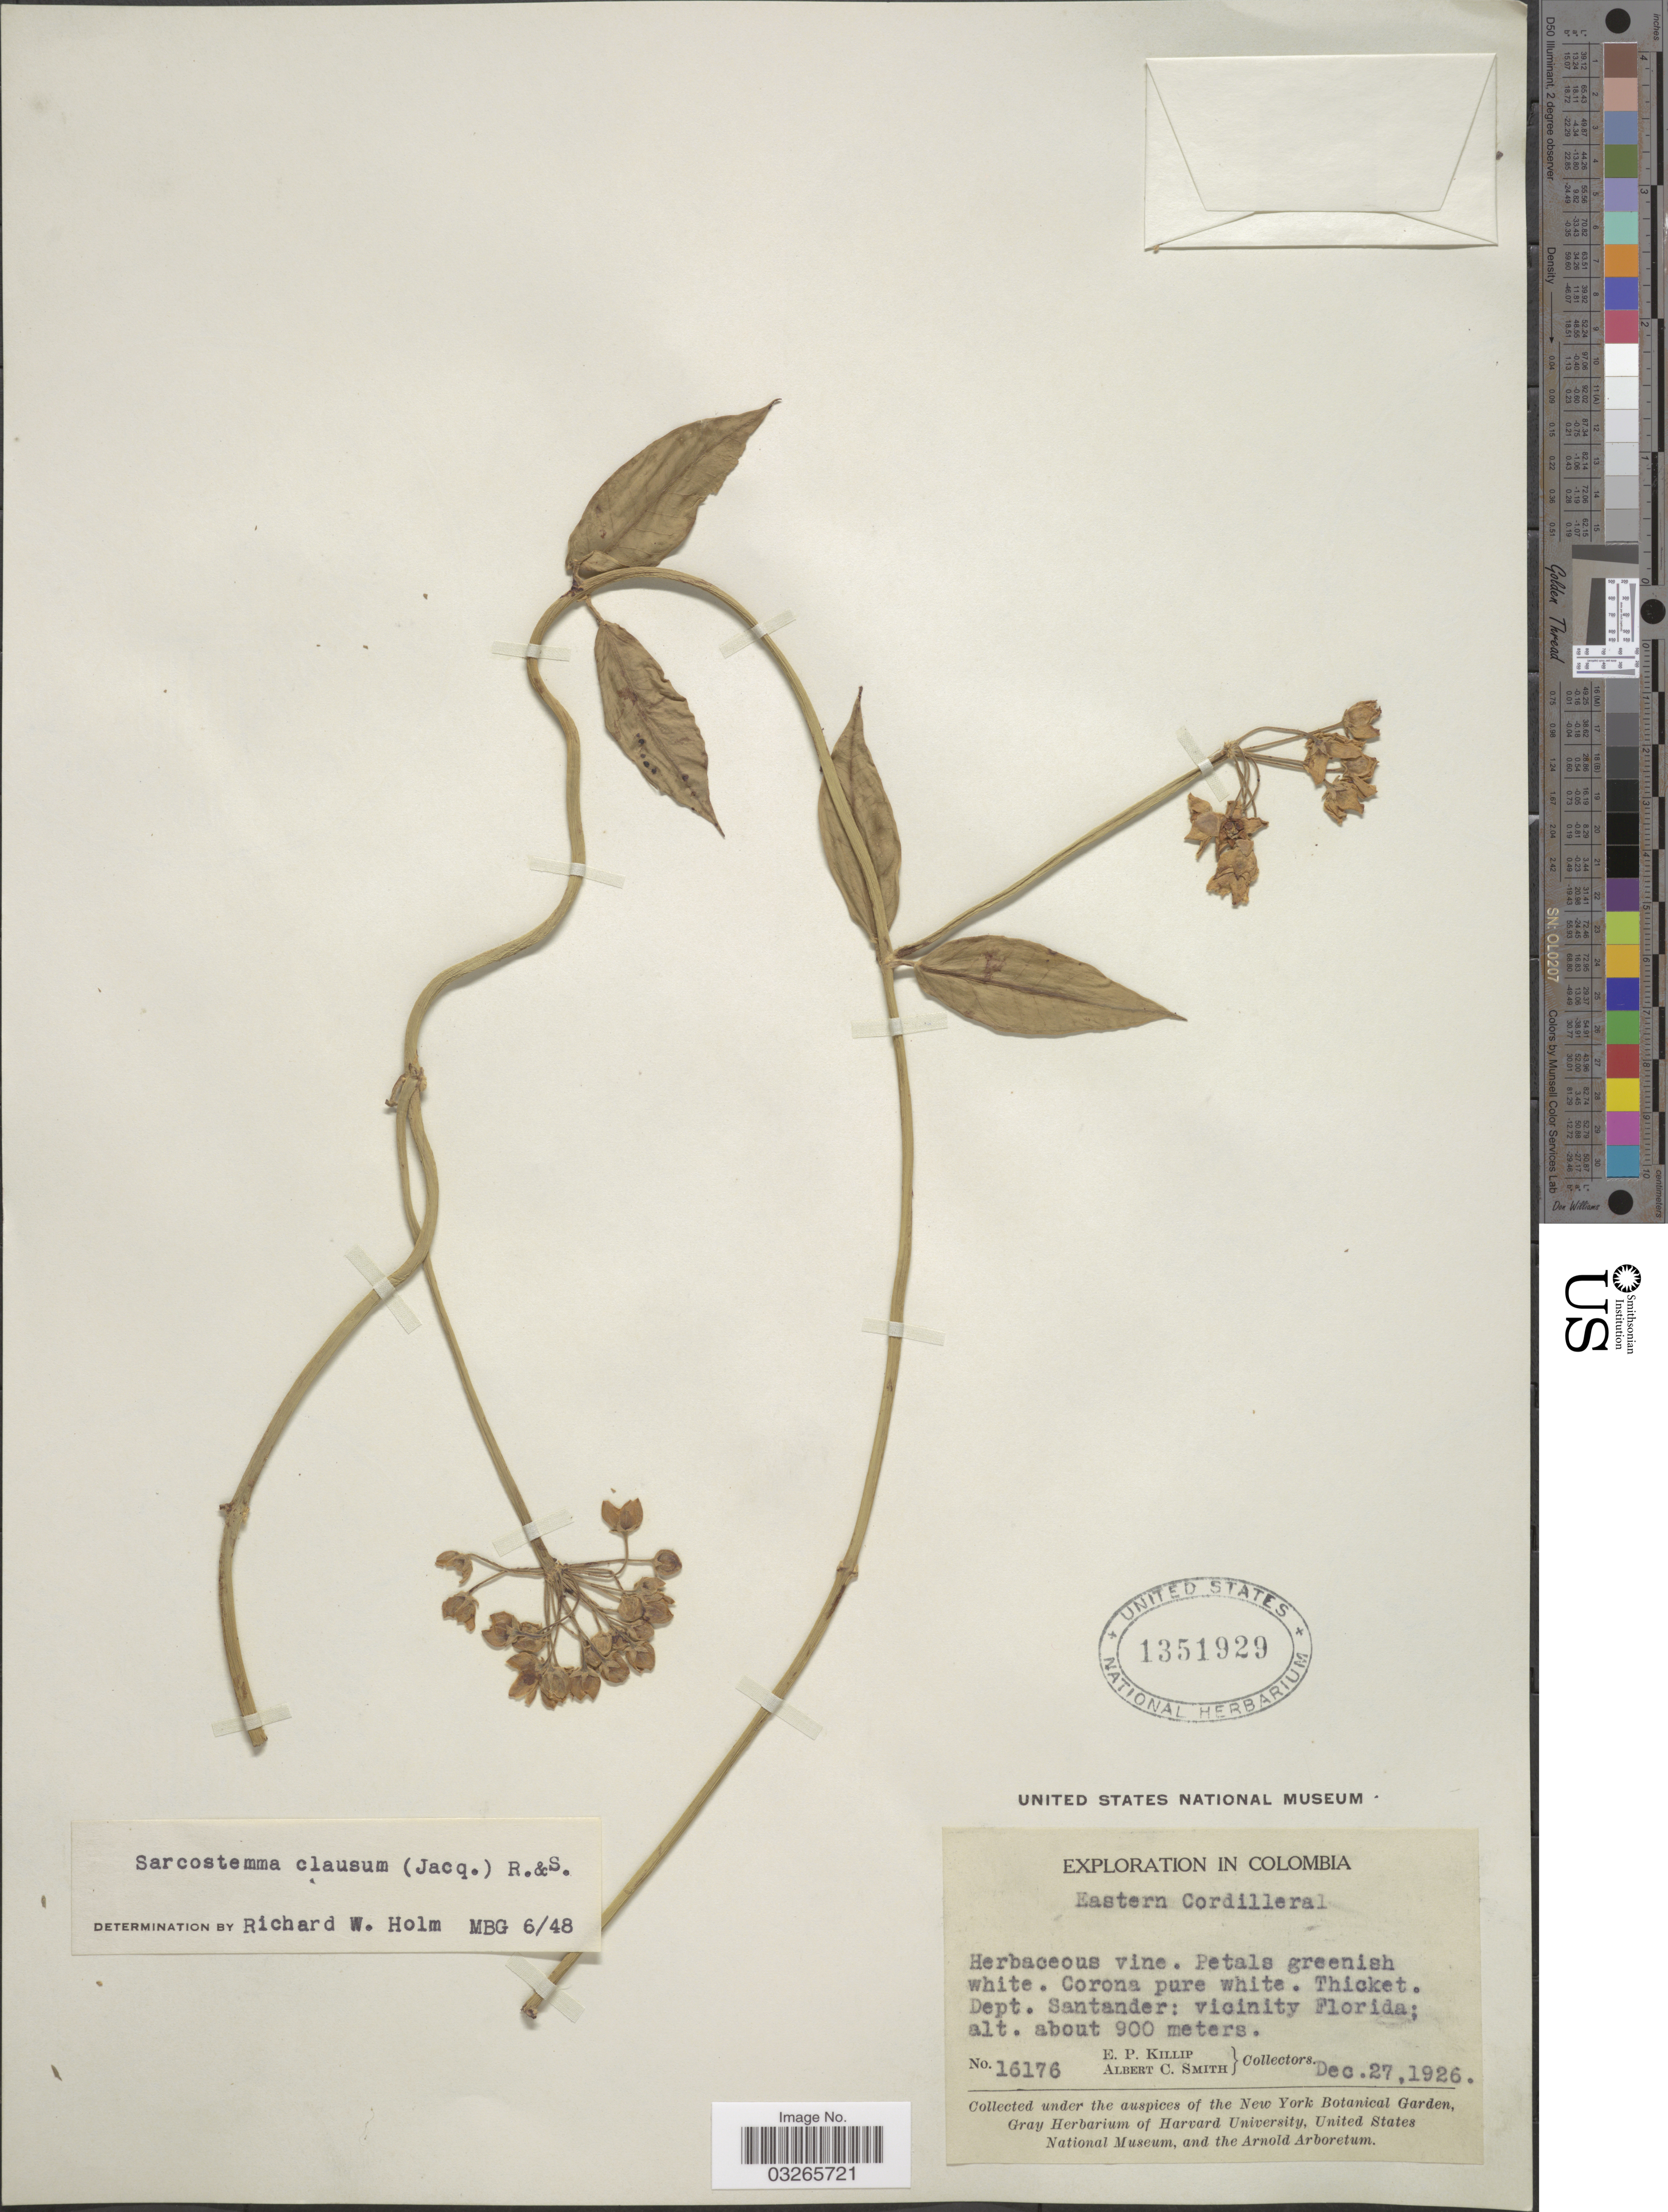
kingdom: Plantae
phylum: Tracheophyta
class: Magnoliopsida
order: Gentianales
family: Apocynaceae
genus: Sarcostemma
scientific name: Sarcostemma clausum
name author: (Jacq.) Schult.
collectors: E. P. Killip & A. C. Smith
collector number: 16176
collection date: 1926-12-27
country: Colombia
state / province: Santander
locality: Eastern Cordillera. Dept. Santander: vicinity Florida.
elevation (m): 900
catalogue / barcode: US 1351929